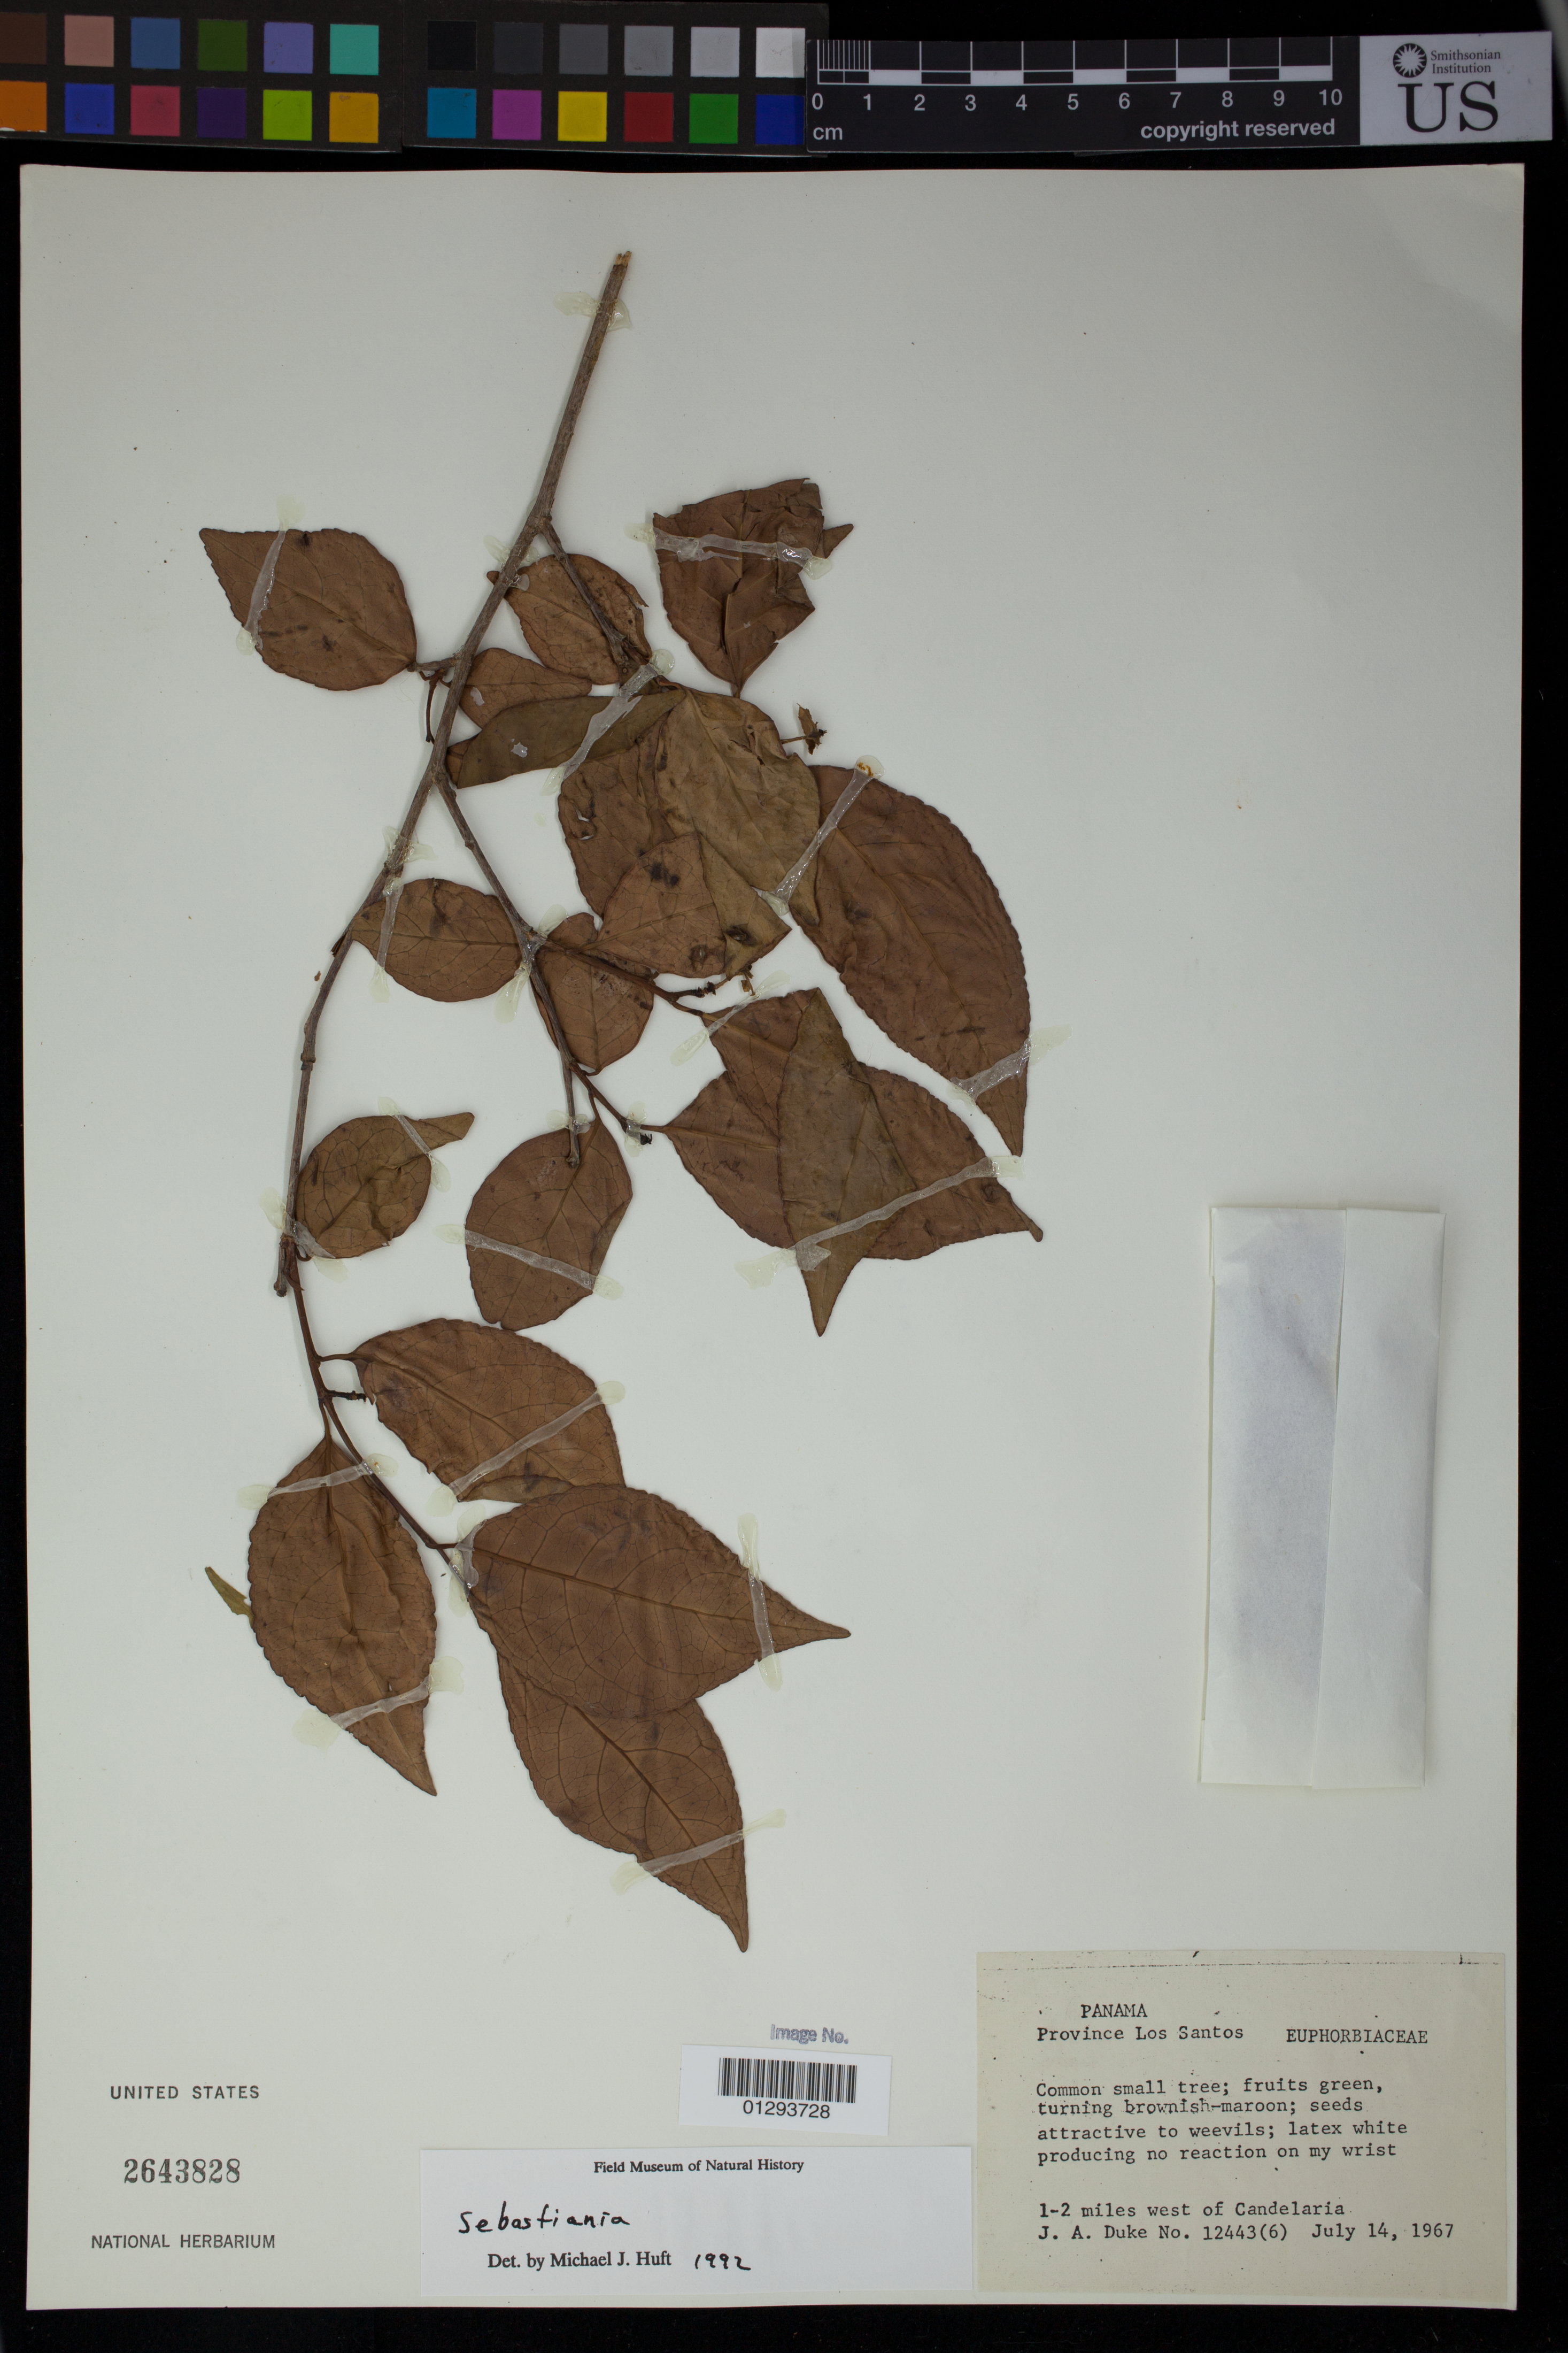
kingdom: Plantae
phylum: Tracheophyta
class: Magnoliopsida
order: Malpighiales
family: Euphorbiaceae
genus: Sebastiania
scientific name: Sebastiania sp.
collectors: J. A. Duke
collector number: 12443(6)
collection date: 1967-07-14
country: Panama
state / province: Los Santos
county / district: Pocri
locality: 1-2 miles west of Candelaria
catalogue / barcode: US 2643828